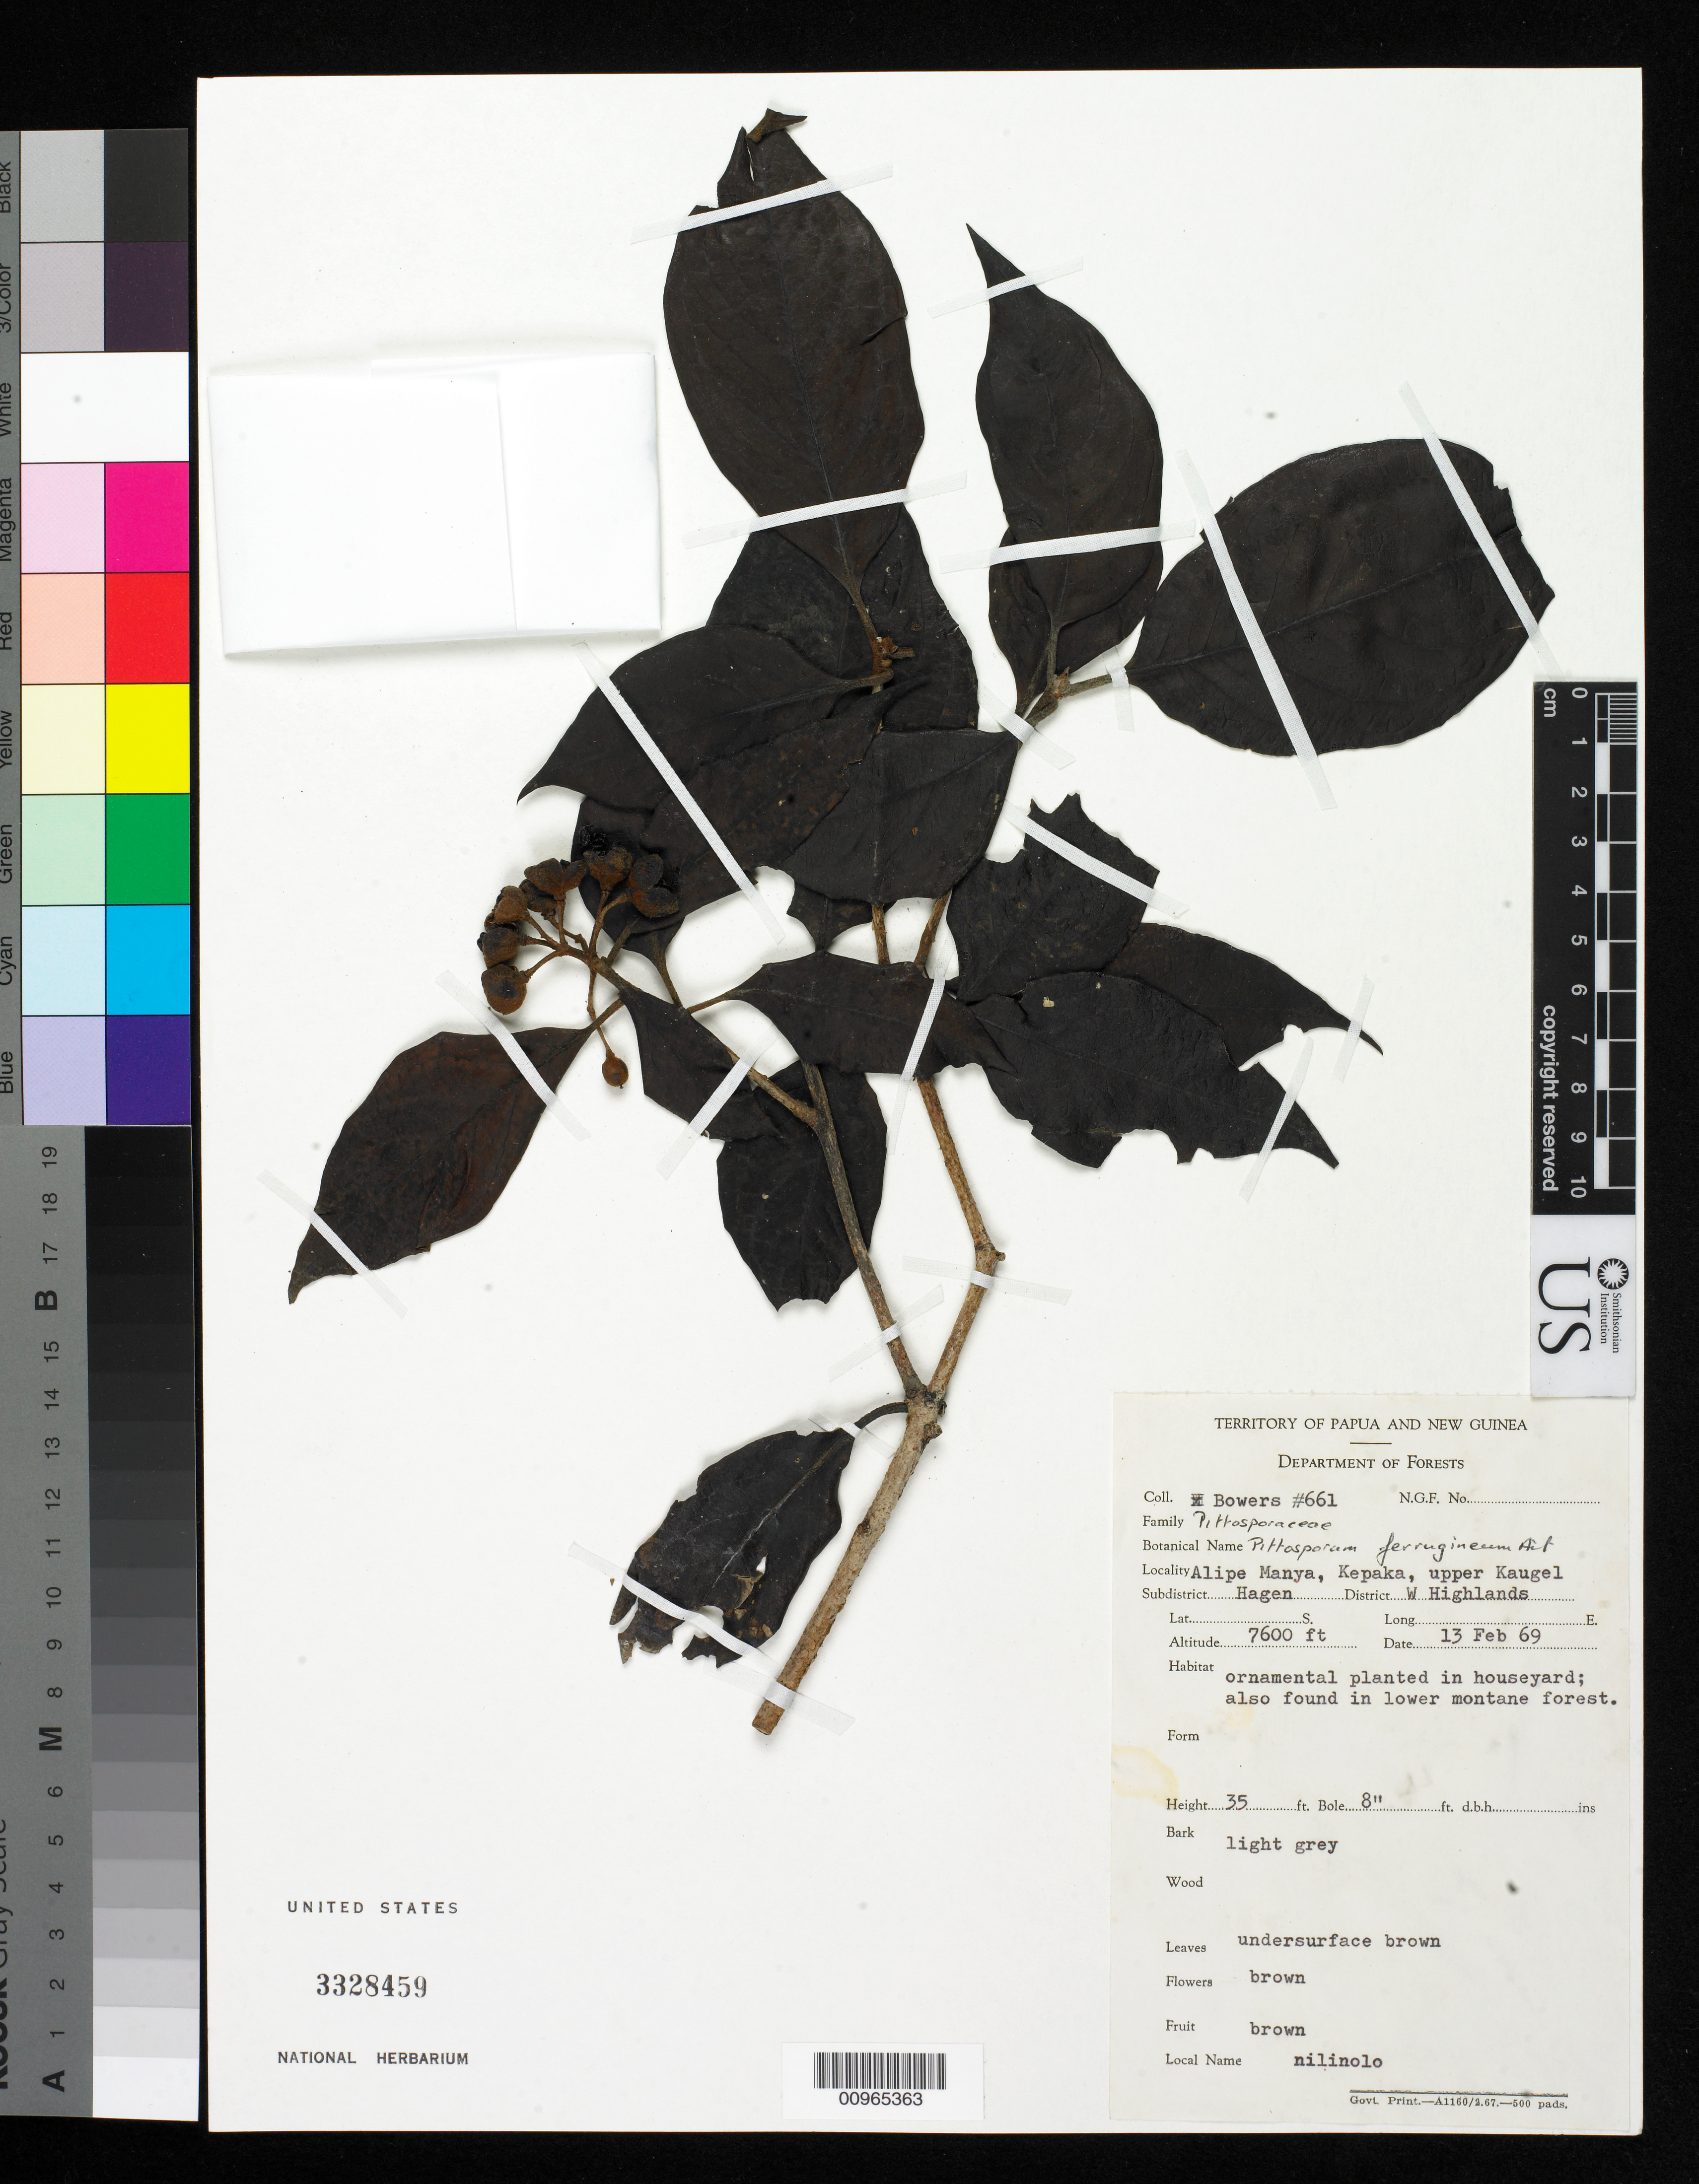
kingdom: Plantae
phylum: Tracheophyta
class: Magnoliopsida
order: Apiales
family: Pittosporaceae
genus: Pittosporum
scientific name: Pittosporum ferrugineum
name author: W.T. Aiton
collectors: N. Bowers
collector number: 661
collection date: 1969-02-13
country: Papua New Guinea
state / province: Western Highlands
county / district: Mount Hagen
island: New Guinea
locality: Alipe Manya, Kepaka, upper Kaugel, Hagen subdistrict, Western Highlands district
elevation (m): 2316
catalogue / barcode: US 3328459